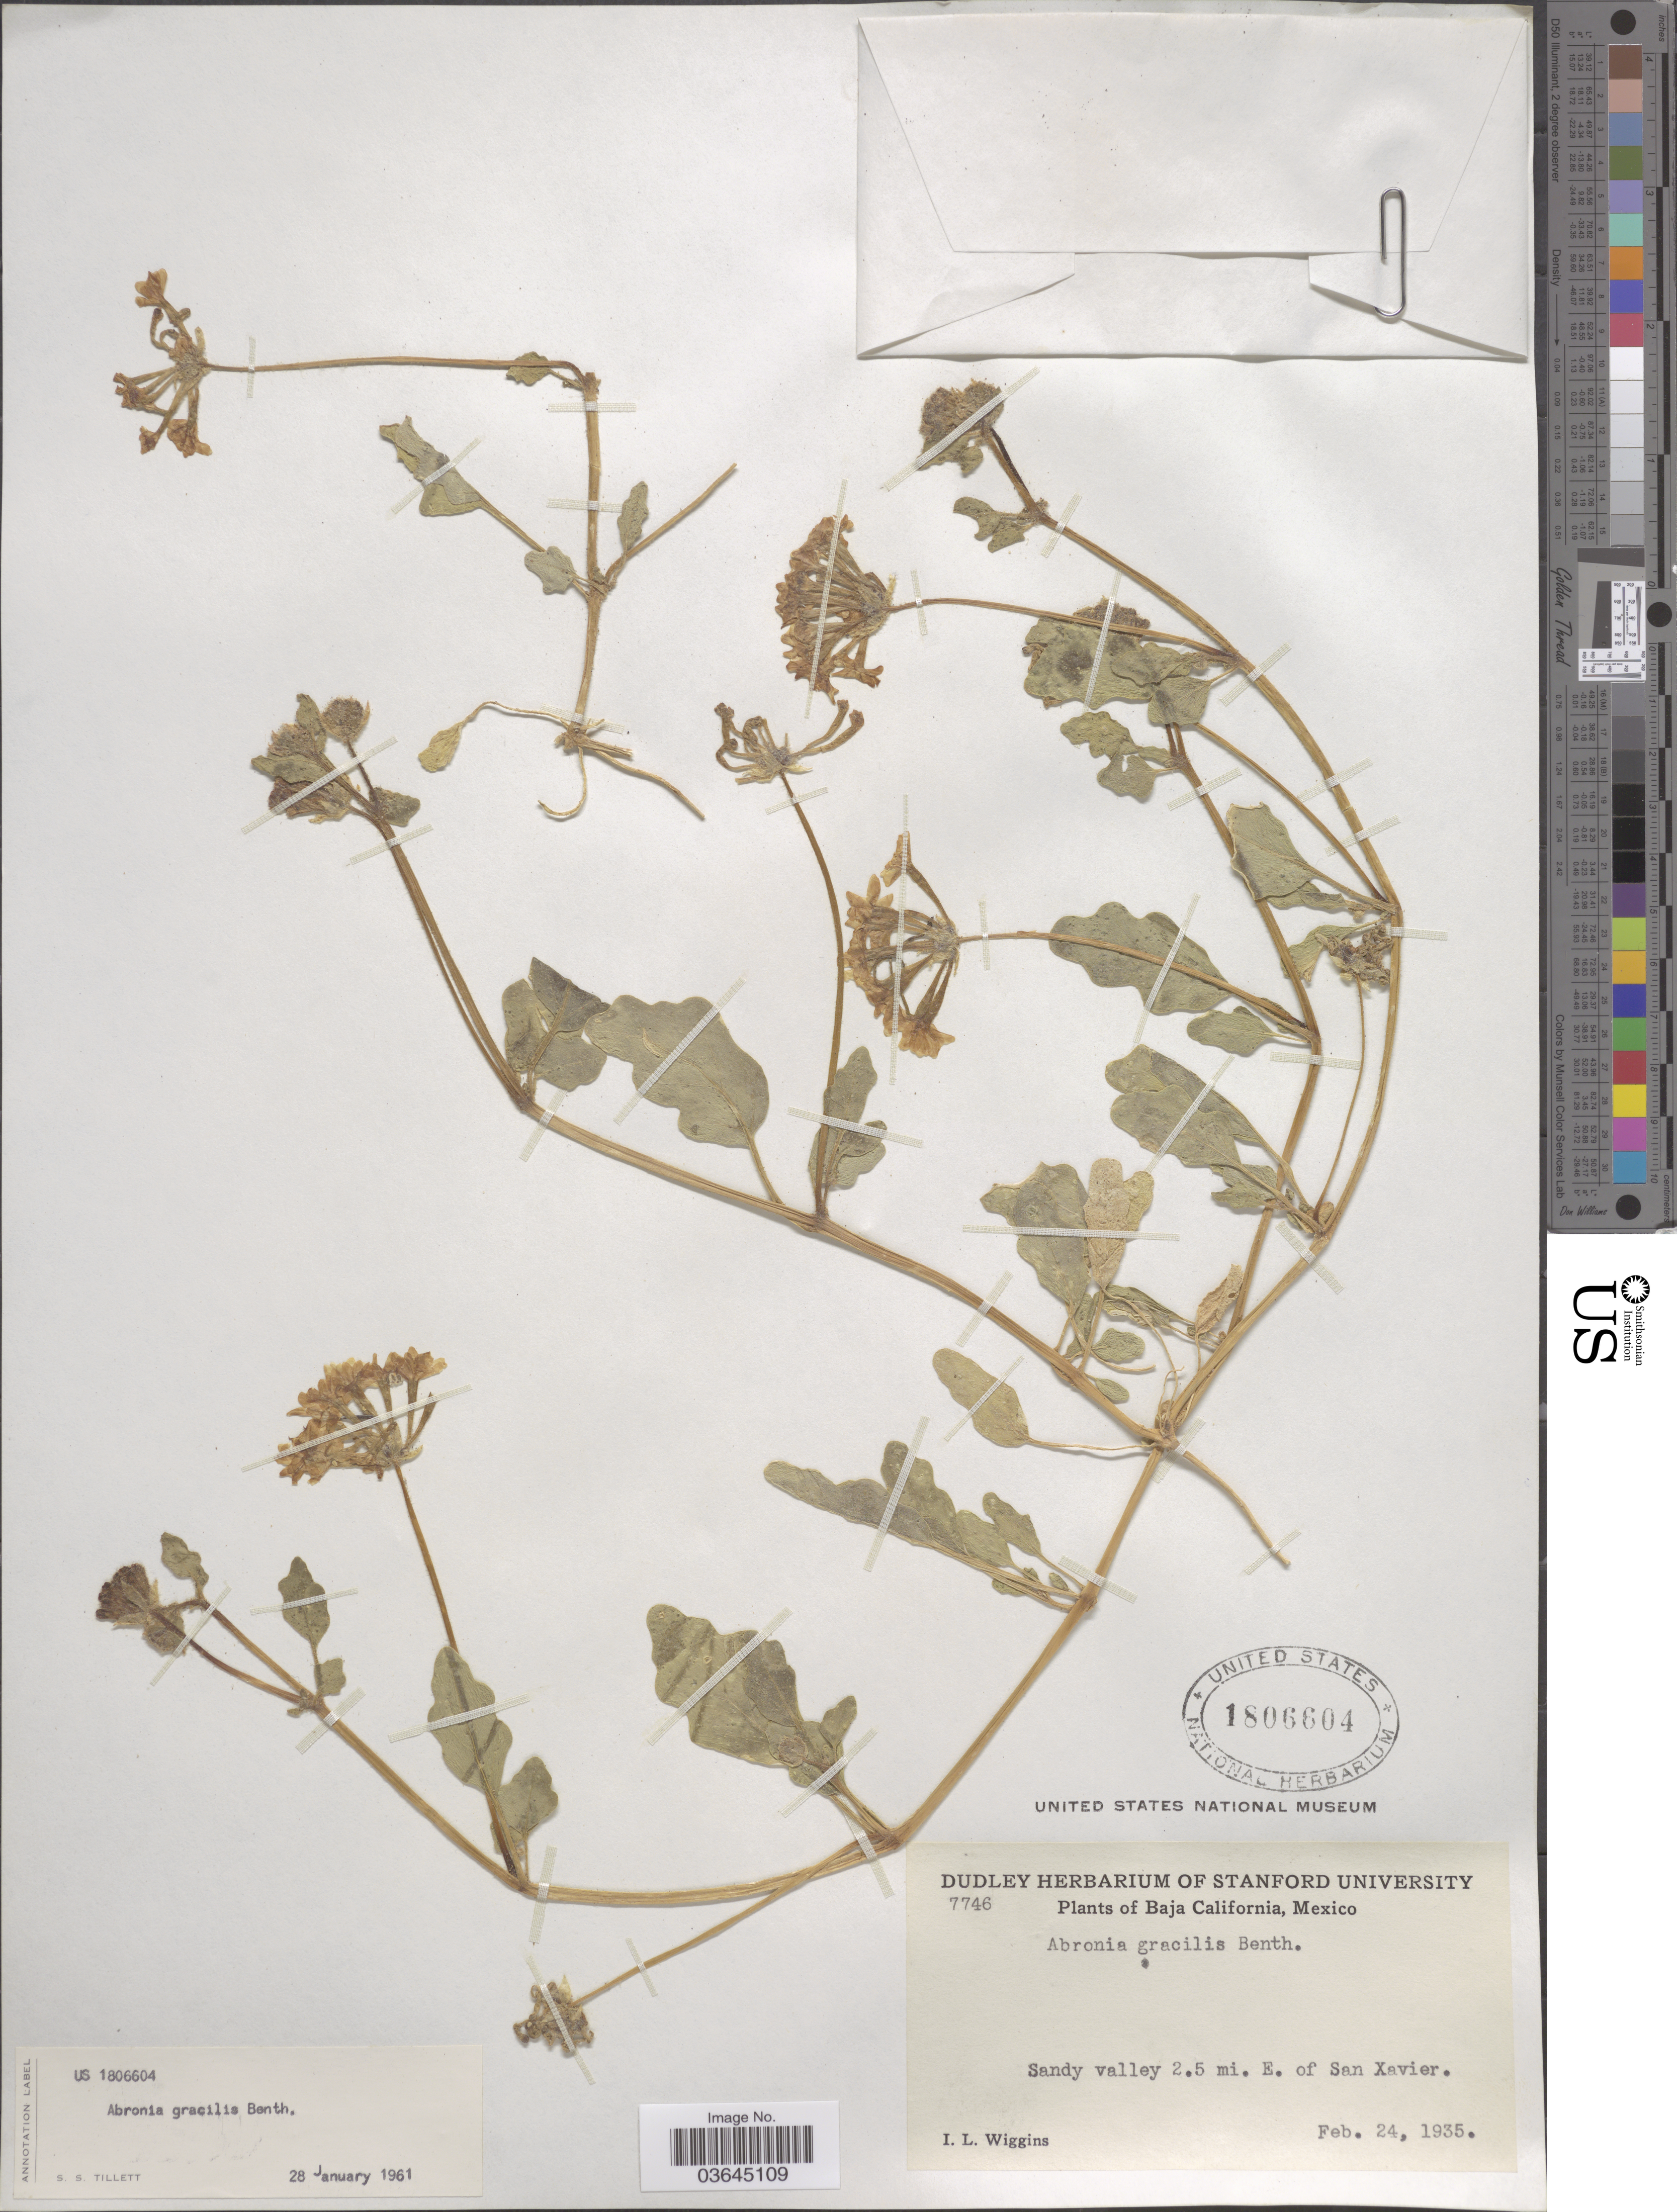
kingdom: Plantae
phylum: Tracheophyta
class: Magnoliopsida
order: Caryophyllales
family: Nyctaginaceae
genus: Abronia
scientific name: Abronia gracilis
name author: Benth.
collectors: I. L. Wiggins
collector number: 7746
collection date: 1935-02-24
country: Mexico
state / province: Baja California Sur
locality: Sandy valley 2.5 mi. E. of San Xavier.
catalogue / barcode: US 1806604